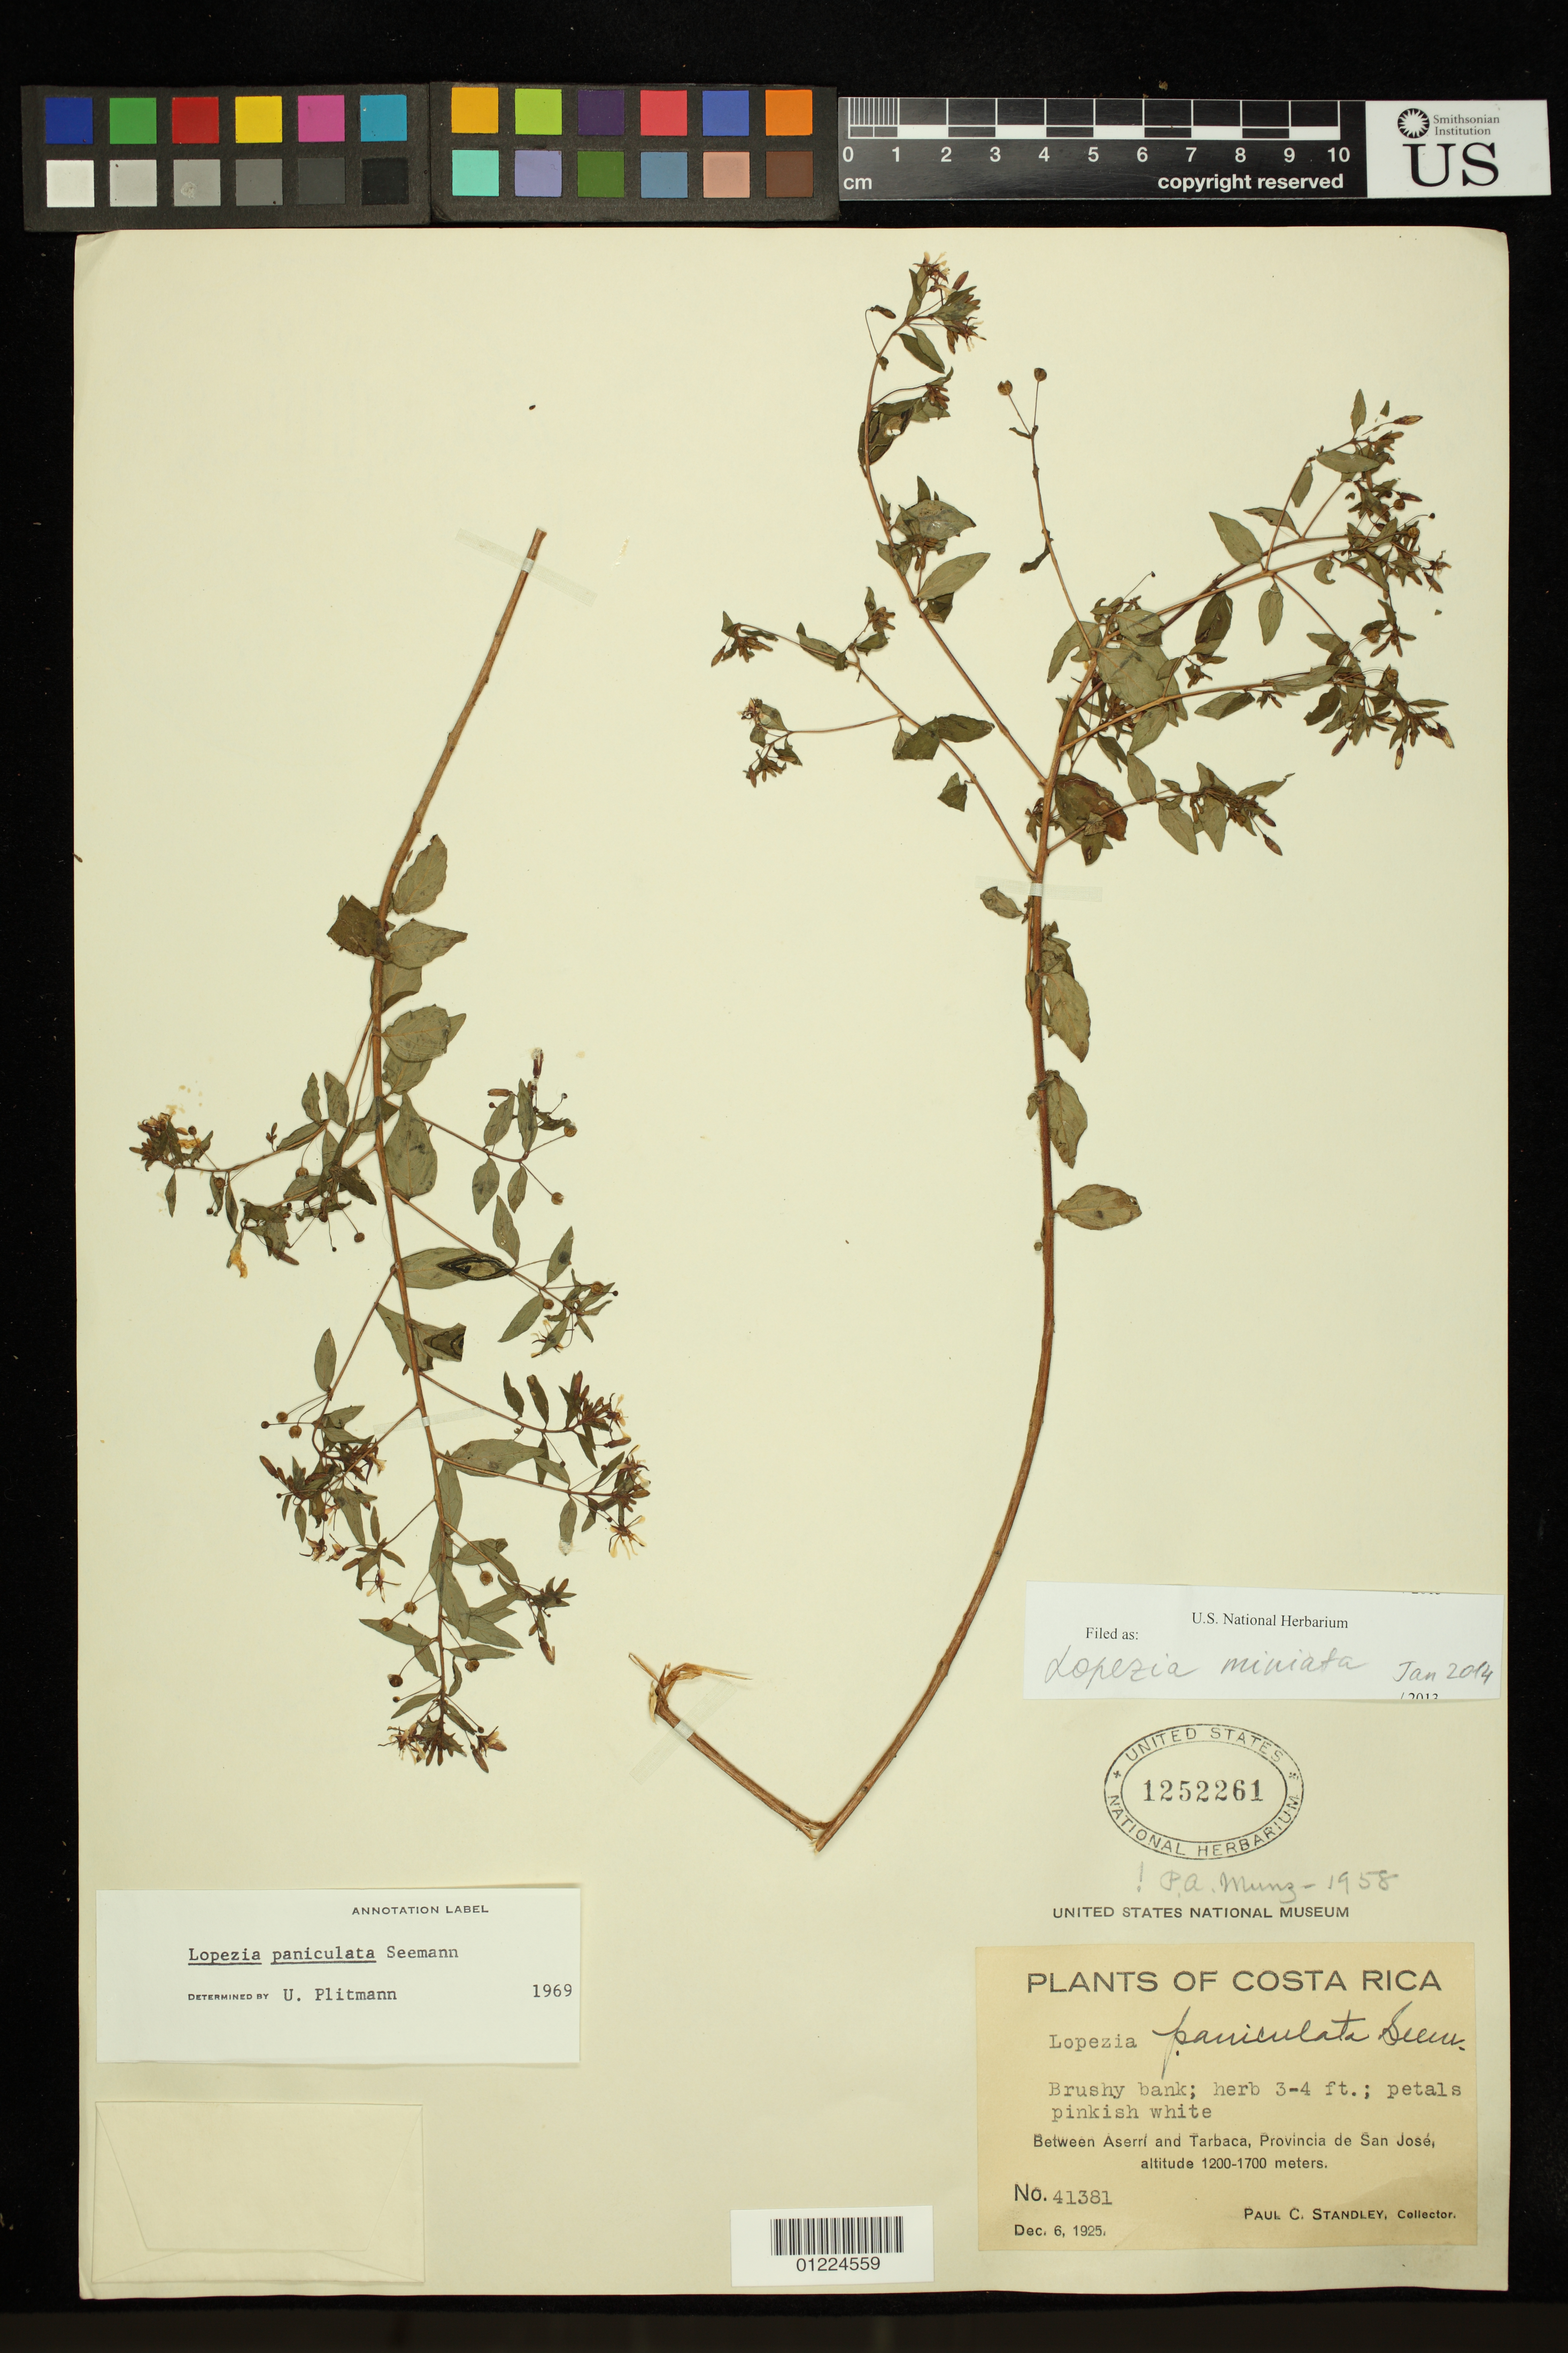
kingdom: Plantae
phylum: Tracheophyta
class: Magnoliopsida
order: Myrtales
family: Onagraceae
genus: Lopezia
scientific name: Lopezia miniata subsp. paniculata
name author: (Seem.) Plitmann et al.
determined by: Wagner, W. L., (BOT), Smithsonian Institution - National Museum of Natural History (UNITED STATES)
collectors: P. C. Standley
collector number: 41381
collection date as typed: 6 Dec 1925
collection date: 1925-12-06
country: Costa Rica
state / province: San Jose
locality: Between Aserrí and Tarbaca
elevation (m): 1200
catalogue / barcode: US 1252261